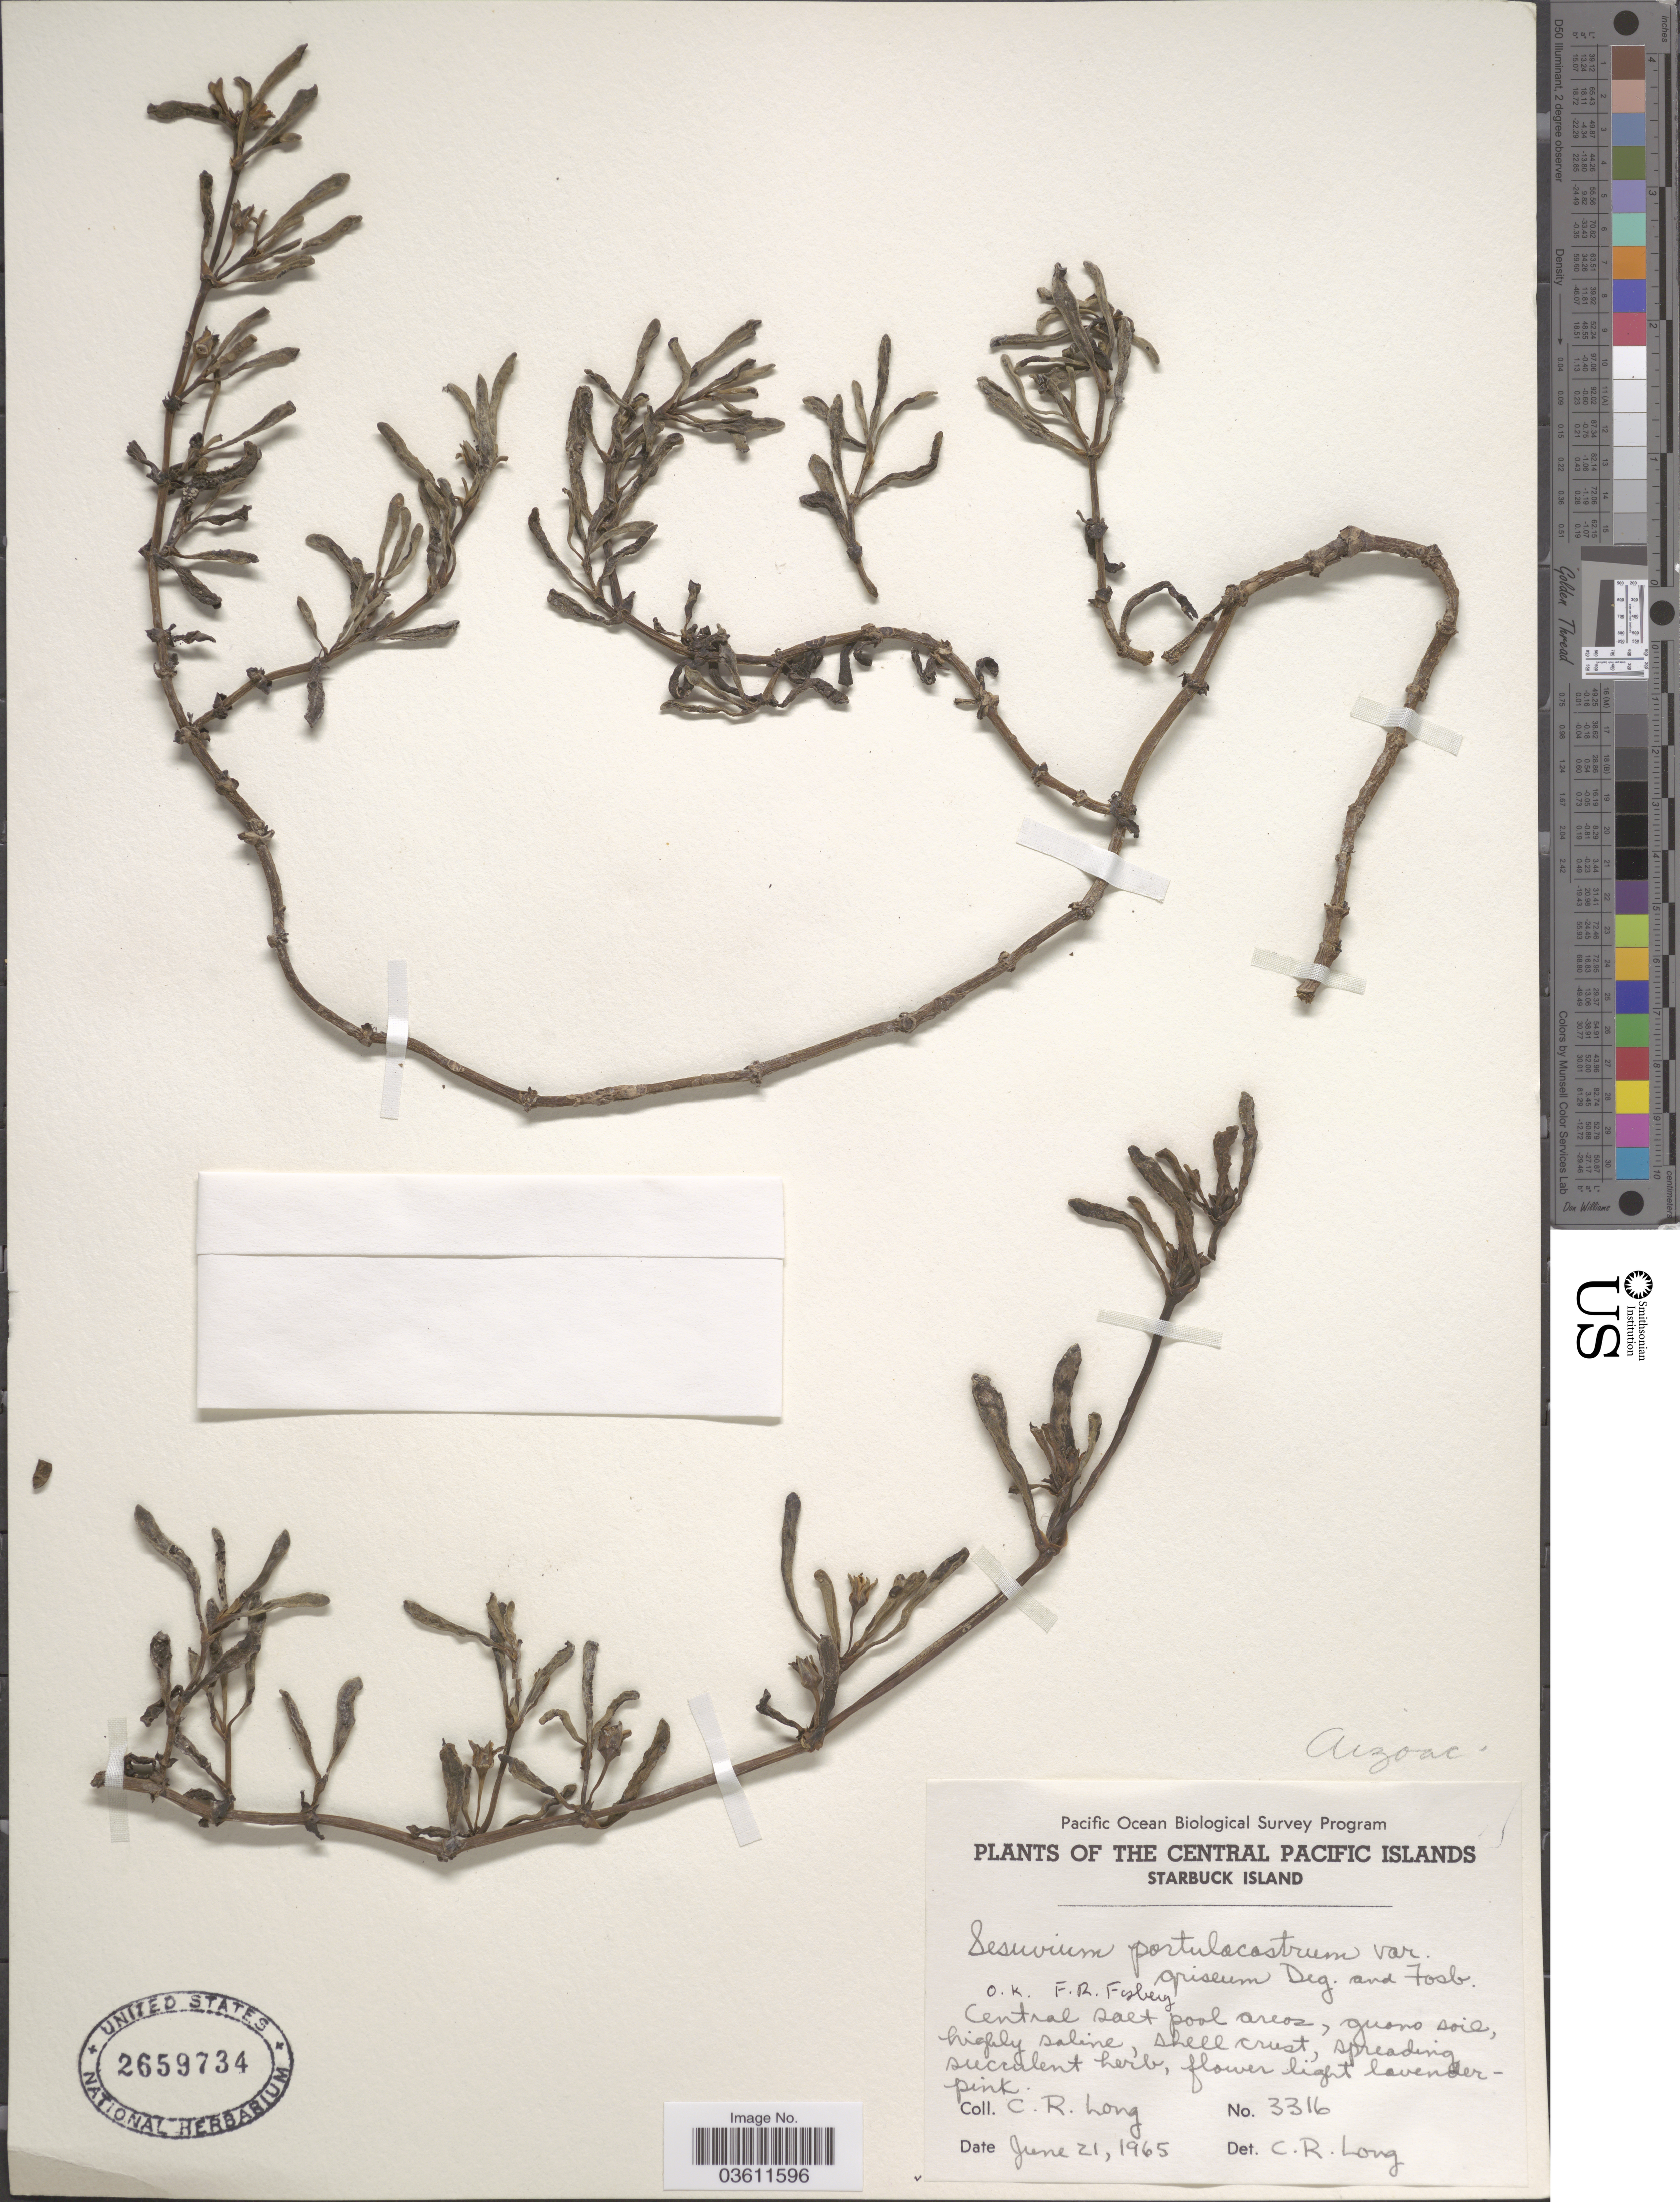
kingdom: Plantae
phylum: Tracheophyta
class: Magnoliopsida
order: Caryophyllales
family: Aizoaceae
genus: Sesuvium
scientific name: Sesuvium portulacastrum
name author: (L.) L.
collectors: C. R. Long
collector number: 3316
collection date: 1965-06-21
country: Kiribati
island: Starbuck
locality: The Central Pacific Islands. Starbuck Island. Central salt pool areas.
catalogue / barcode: US 2659734